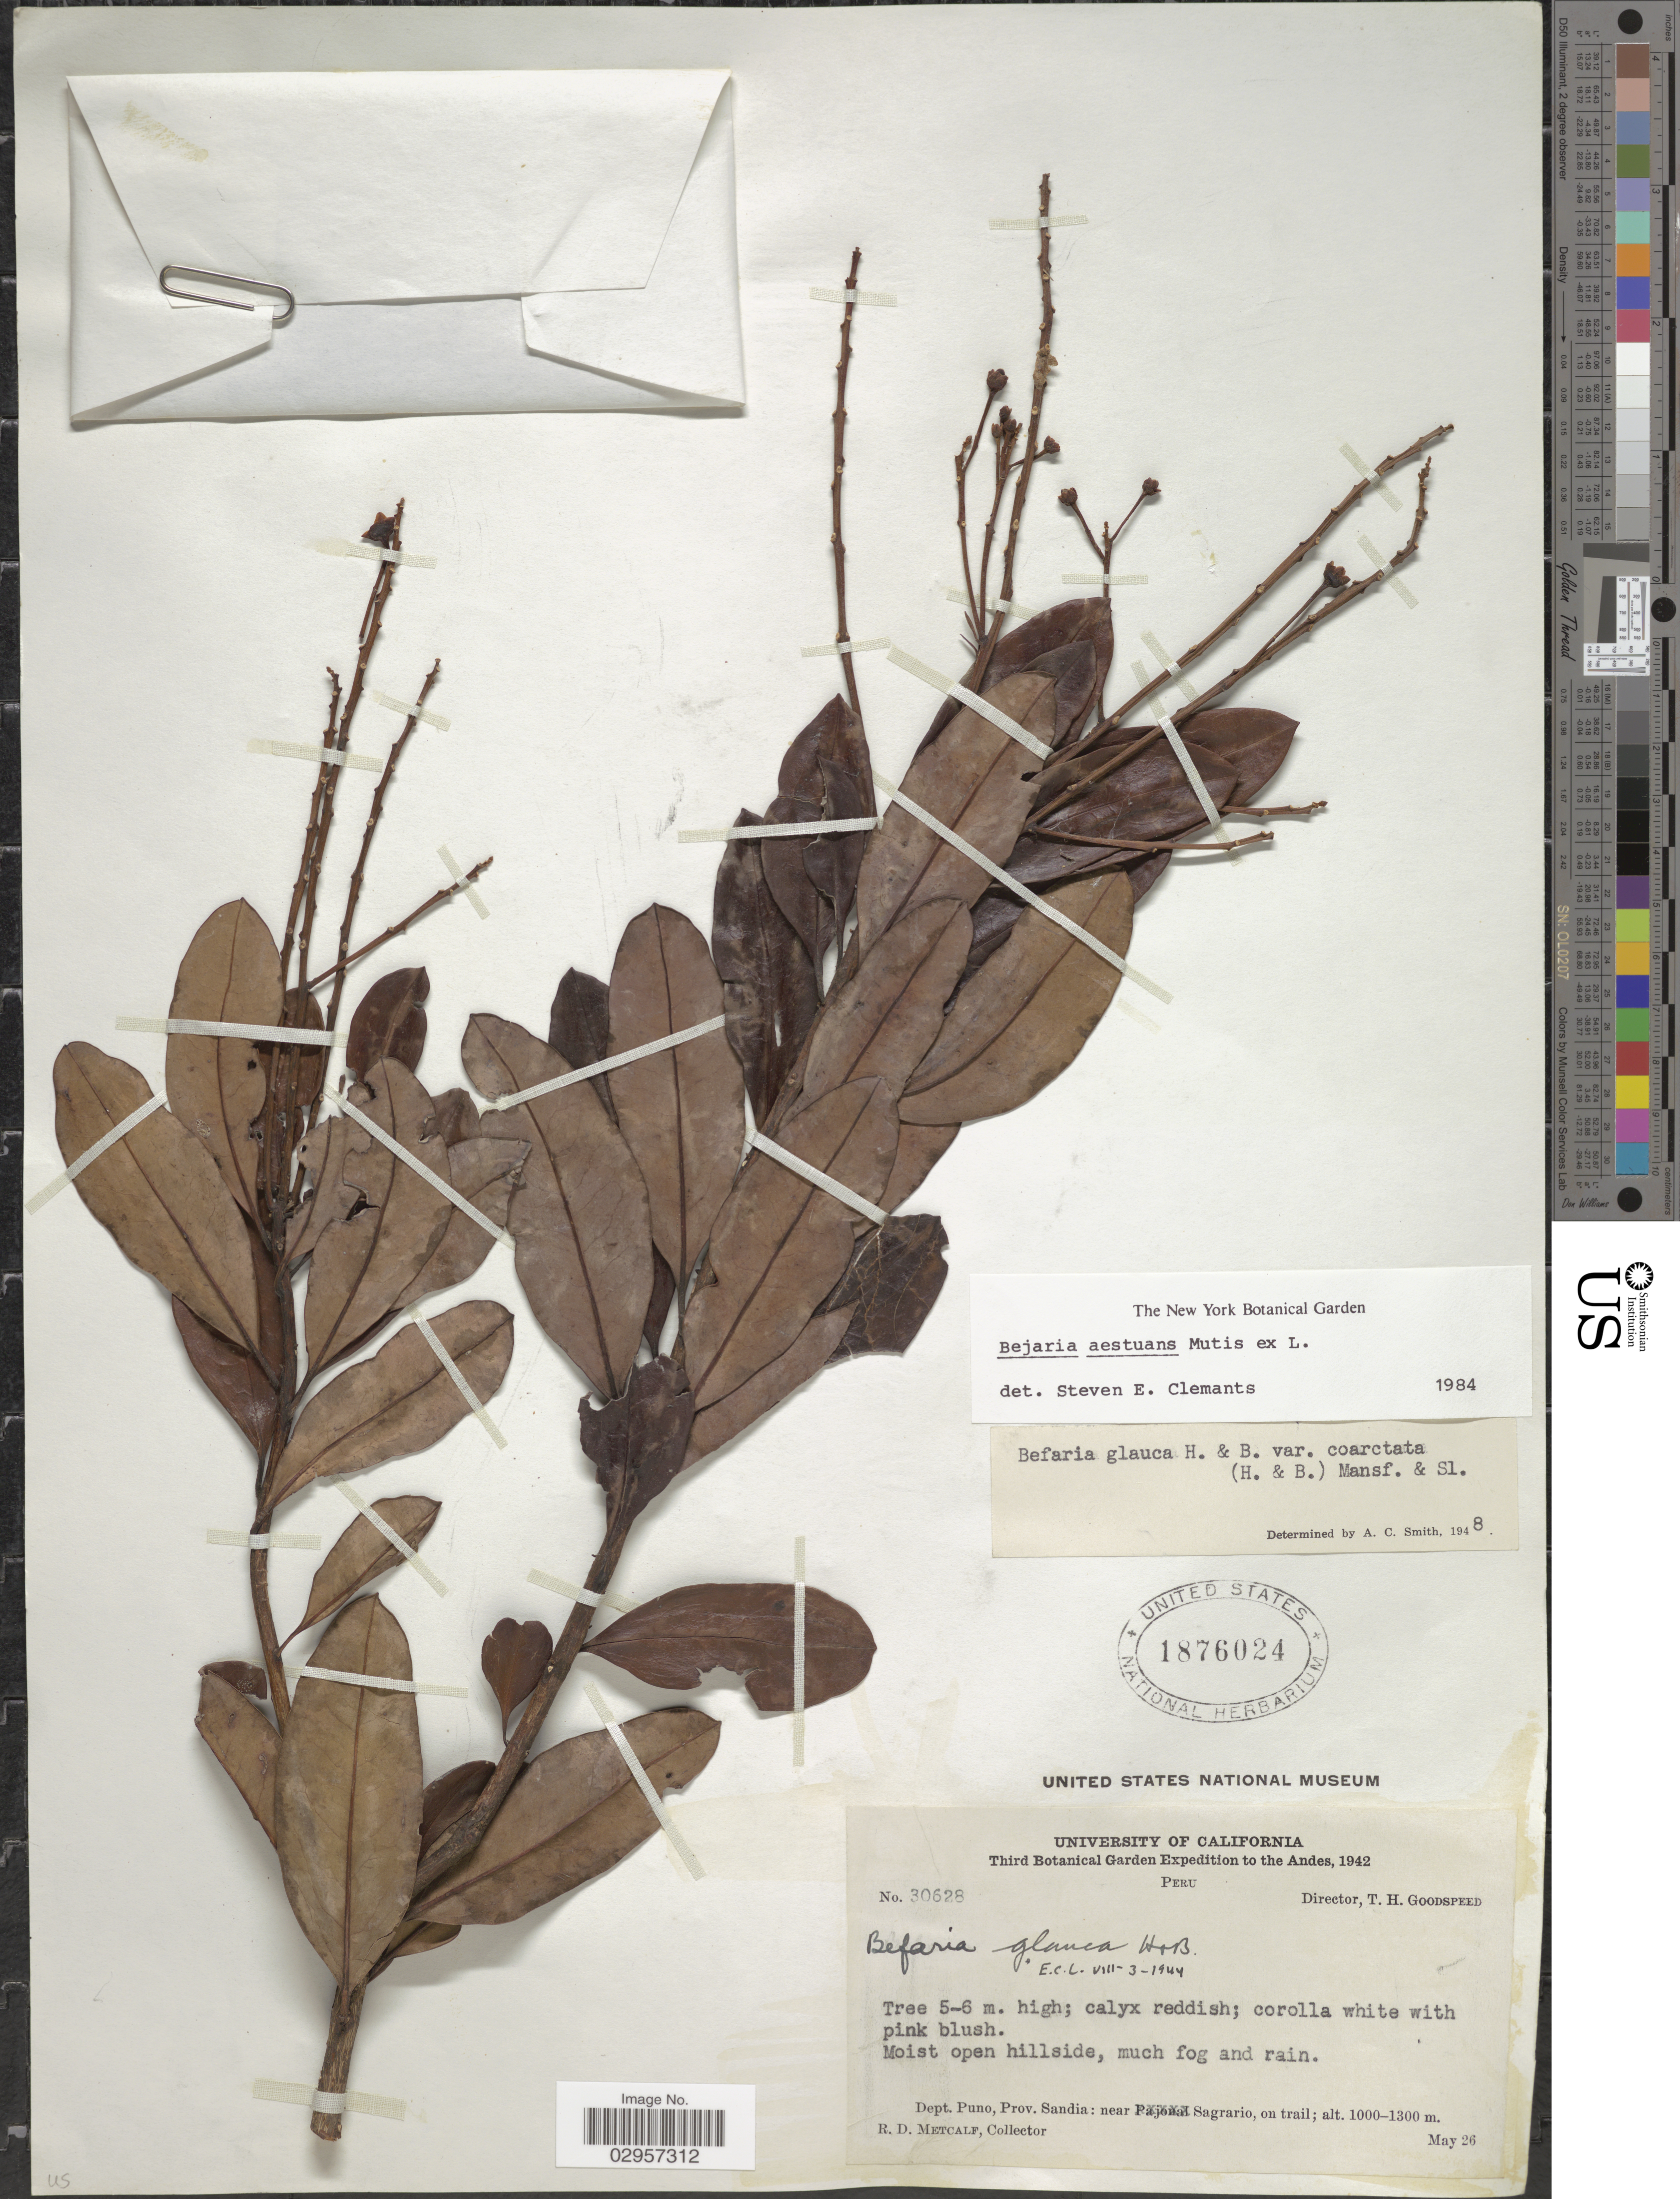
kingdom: Plantae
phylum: Tracheophyta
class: Magnoliopsida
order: Ericales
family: Ericaceae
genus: Befaria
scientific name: Befaria aestuans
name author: Mutis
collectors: R. D. Metcalf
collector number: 30628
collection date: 1942-05-26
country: Peru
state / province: Puno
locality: The Andes, Dept. Puno, Prov.: Sandia: near Sagrario, on trail.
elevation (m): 1000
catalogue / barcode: US 1876024